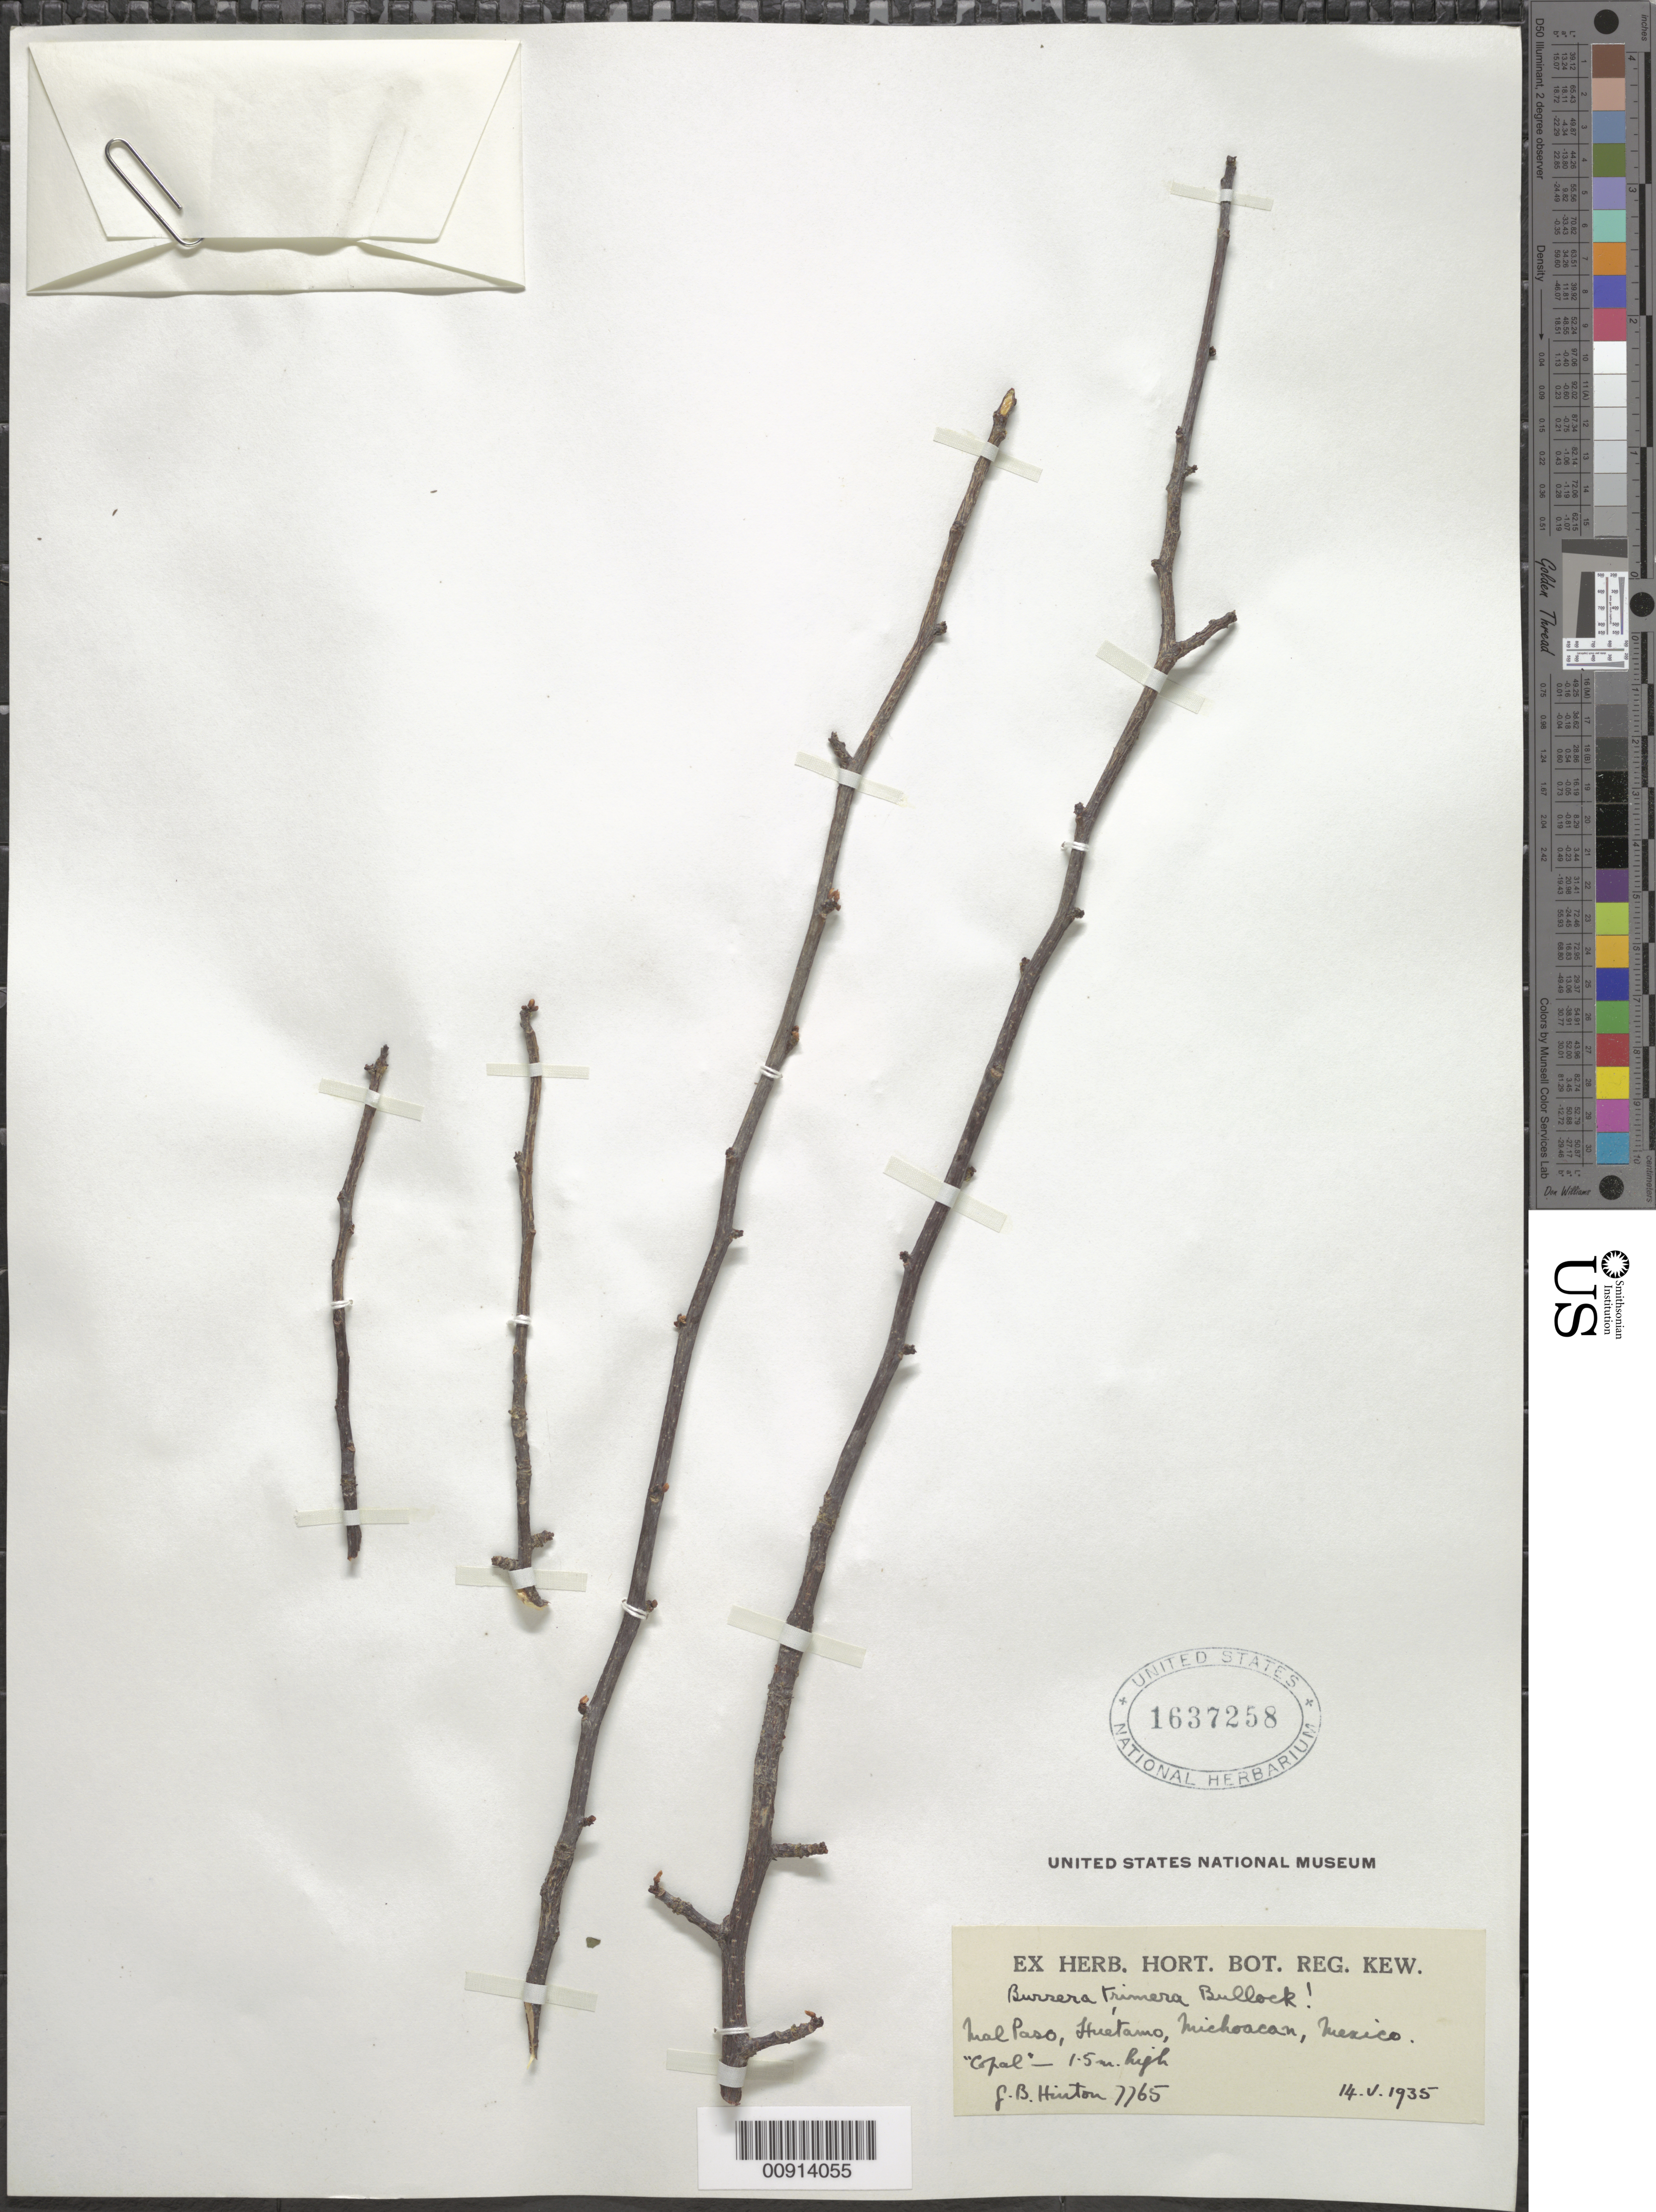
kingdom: Plantae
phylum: Tracheophyta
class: Magnoliopsida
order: Sapindales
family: Burseraceae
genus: Bursera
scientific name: Bursera trimera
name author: Bullock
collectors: G. B. Hinton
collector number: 7765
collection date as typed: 14 May 1935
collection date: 1935-05-14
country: Mexico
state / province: Michoacán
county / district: Huetamo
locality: Mal Paso, Huetamo, Michoacán.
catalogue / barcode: US 1637258